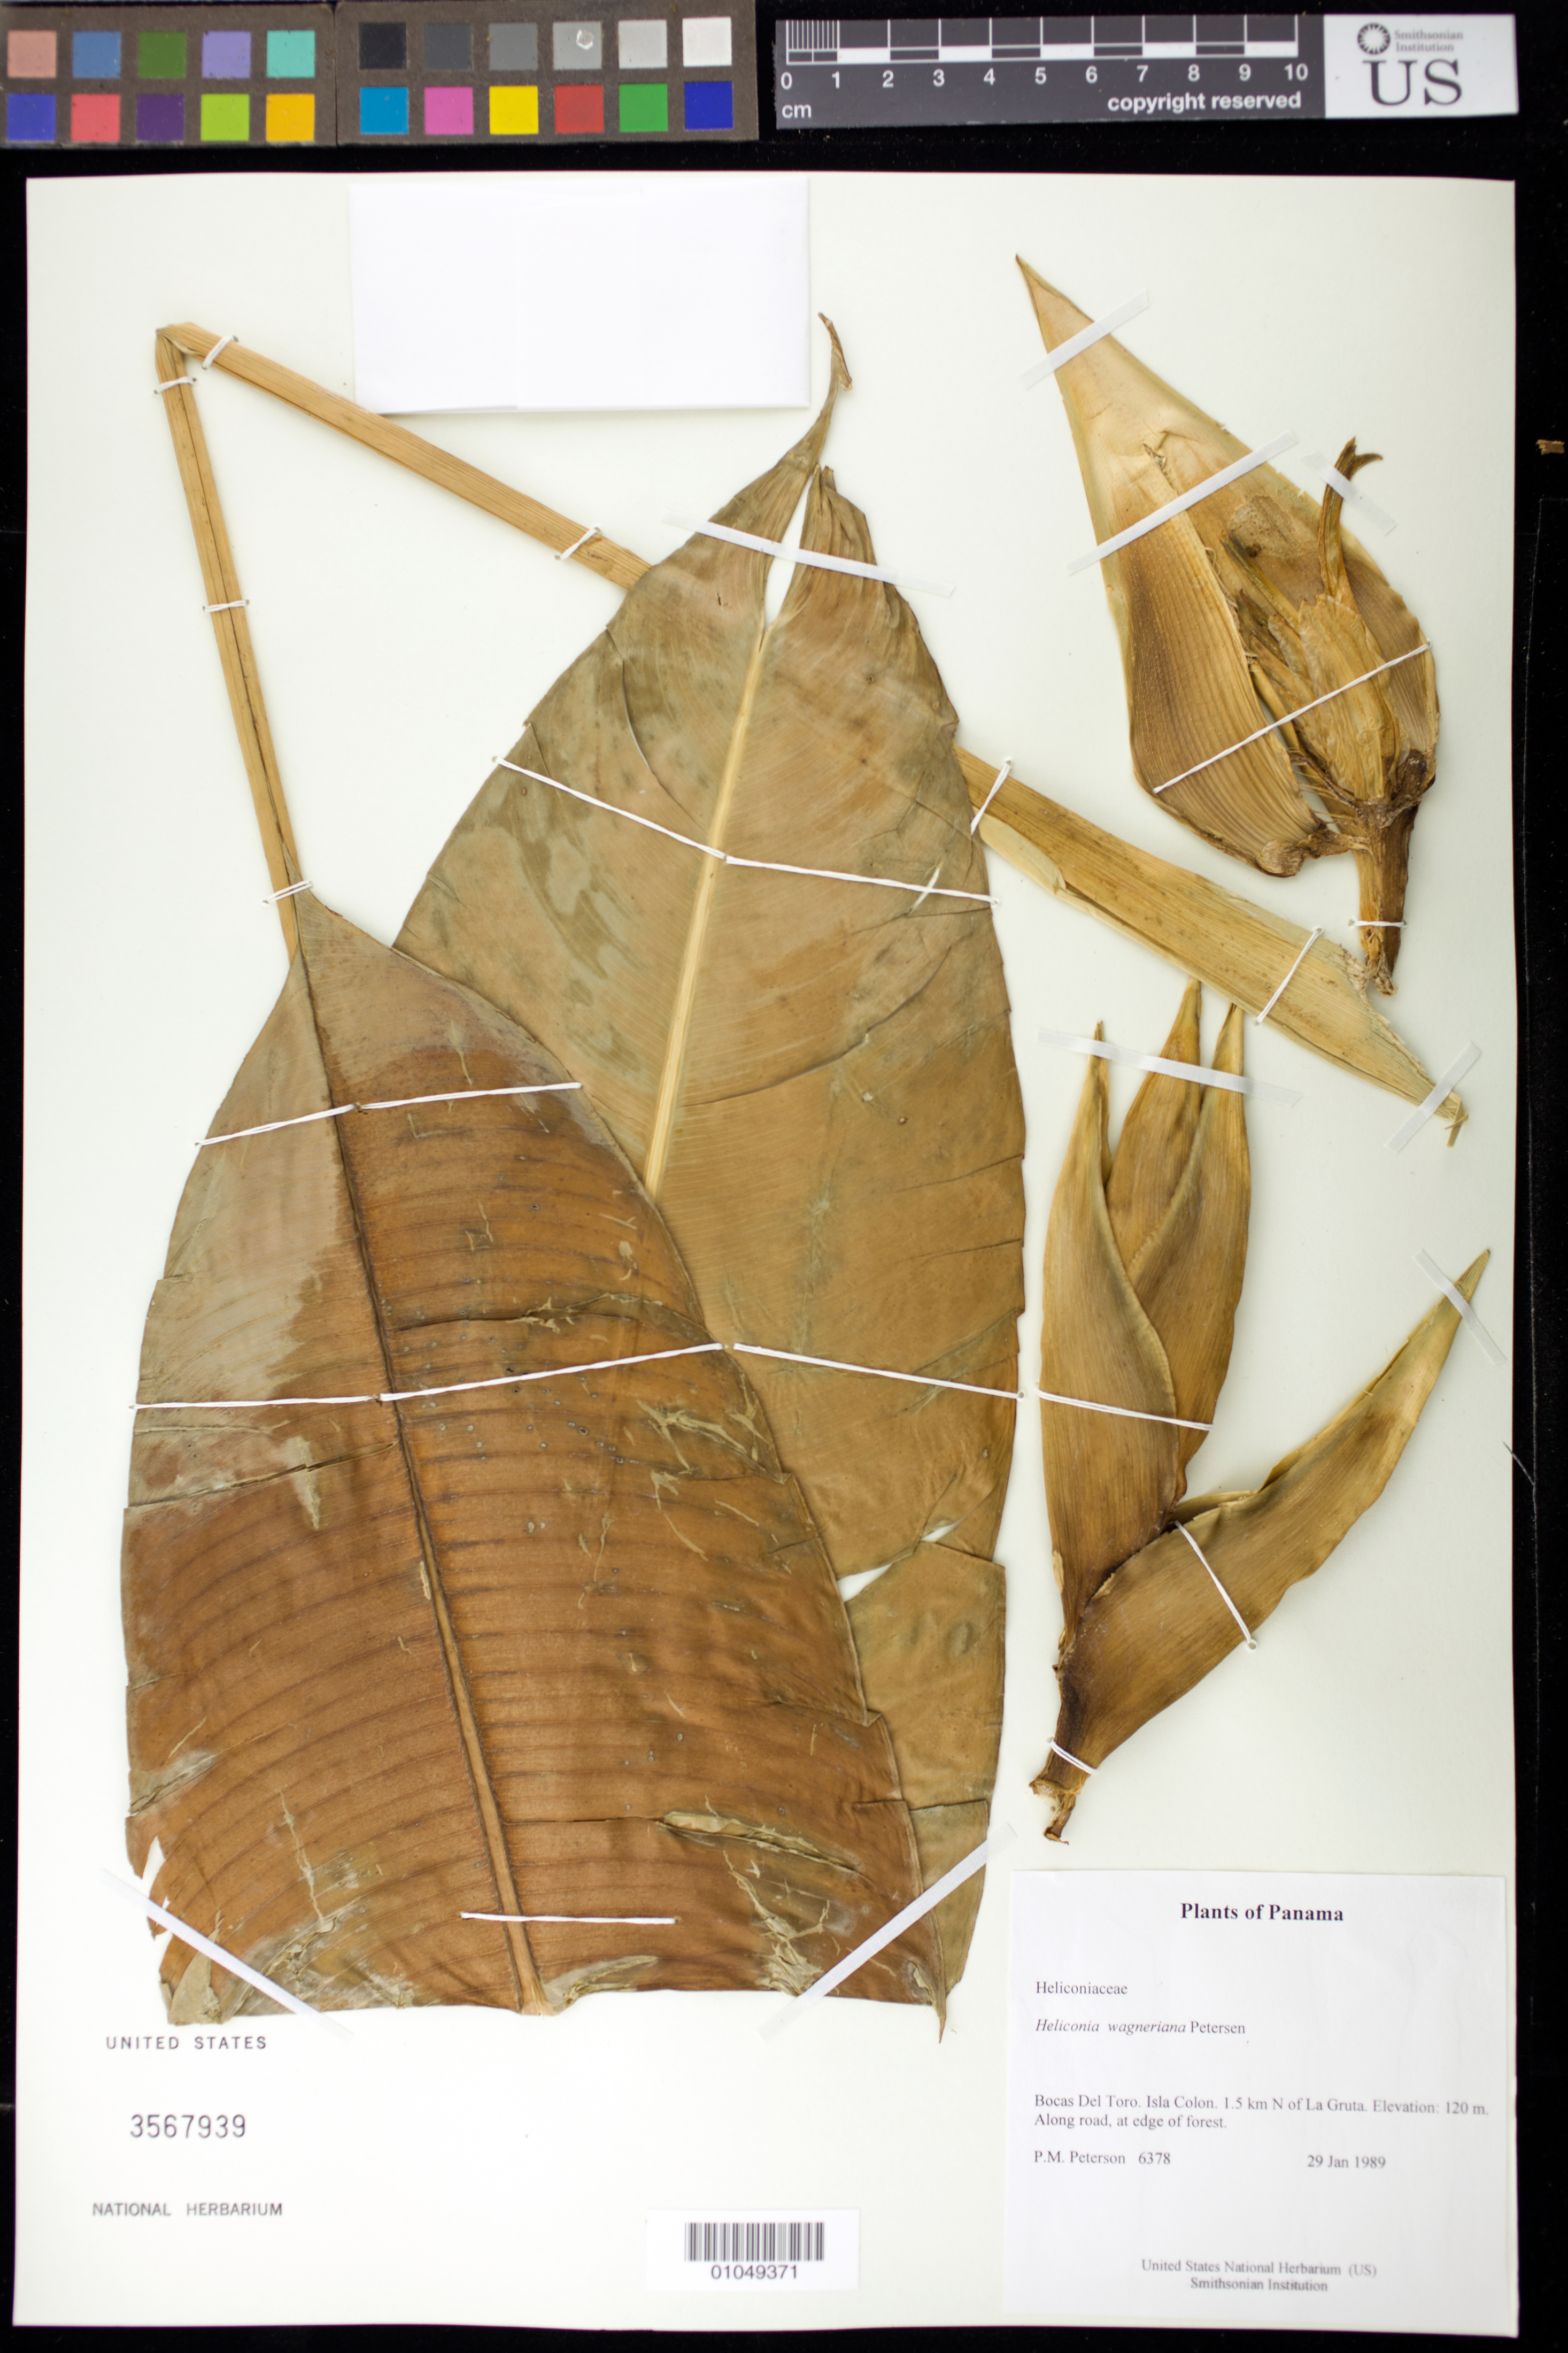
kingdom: Plantae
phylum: Tracheophyta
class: Liliopsida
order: Zingiberales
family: Heliconiaceae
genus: Heliconia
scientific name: Heliconia wagneriana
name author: Petersen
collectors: P. M. Peterson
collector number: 06378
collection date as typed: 29 Jan 1989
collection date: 1989-01-29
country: Panama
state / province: Bocas del Toro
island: Colón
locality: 1.5 km N of La Gruta.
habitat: Along road, at edge of forest.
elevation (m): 120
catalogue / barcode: US 3567939